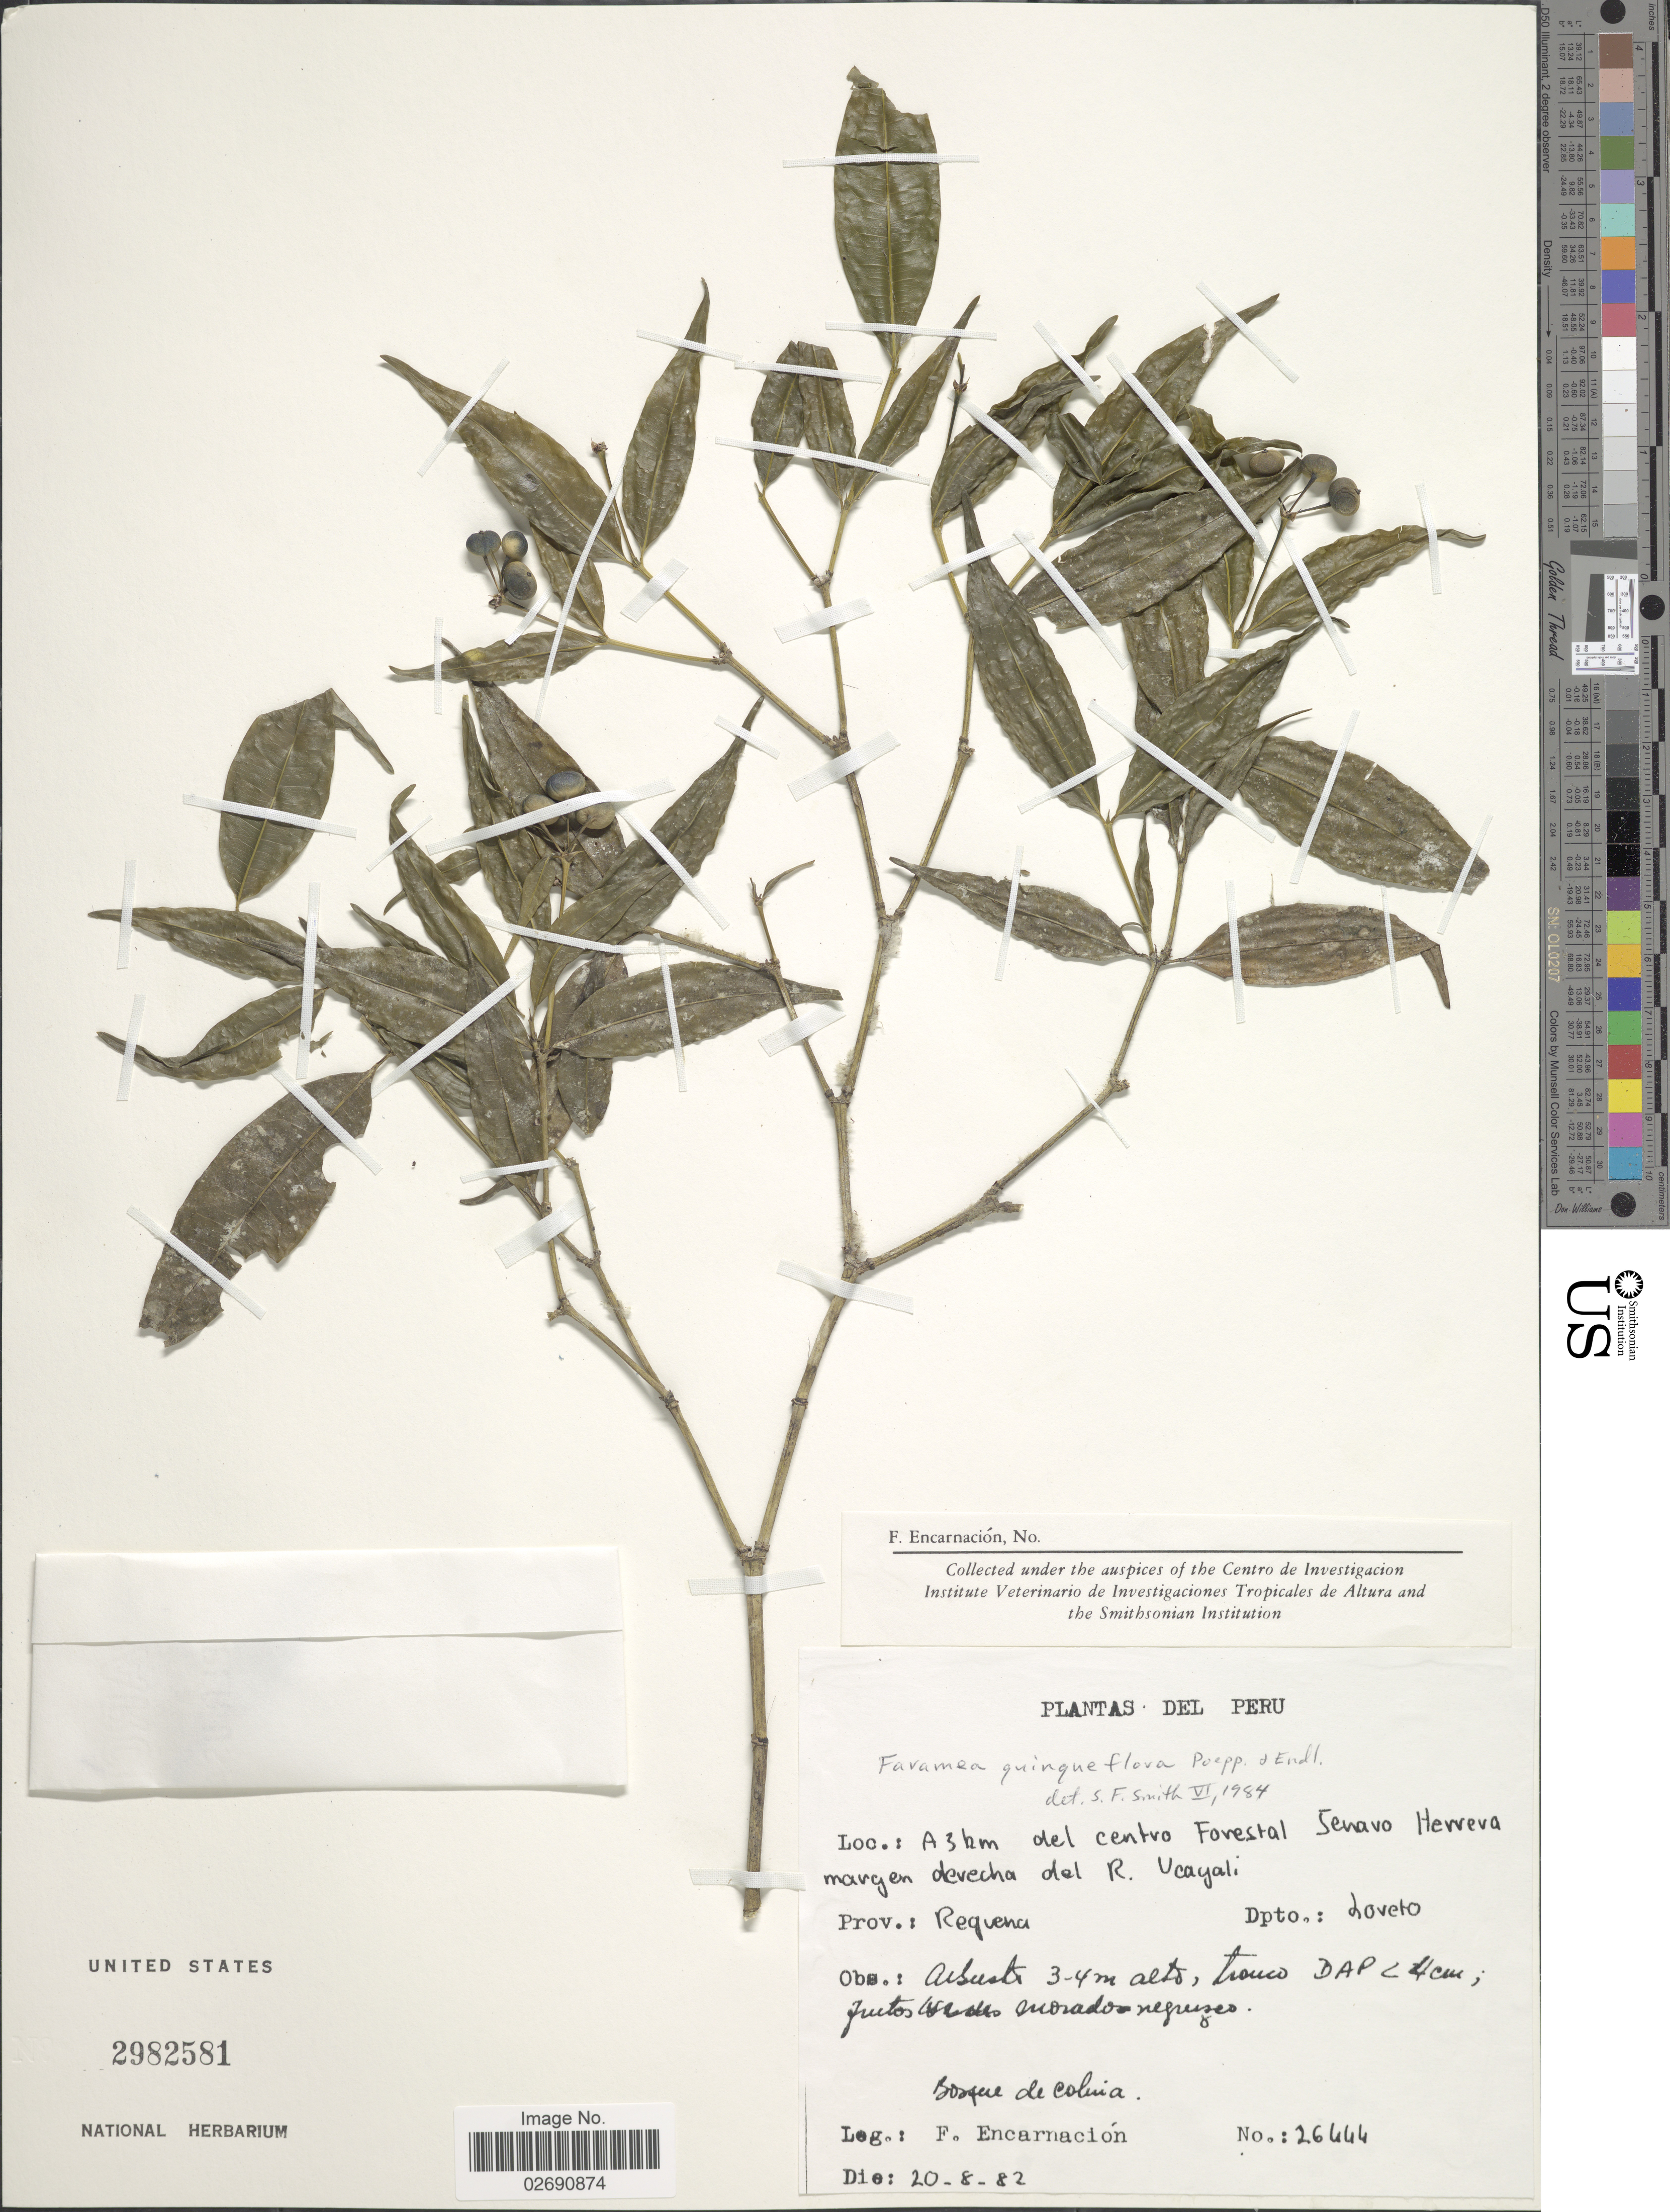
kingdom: Plantae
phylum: Tracheophyta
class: Magnoliopsida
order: Gentianales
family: Rubiaceae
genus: Faramea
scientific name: Faramea quinqueflora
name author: Poepp. & Endl.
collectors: F. Encarnación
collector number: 26444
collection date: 1982-08-20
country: Peru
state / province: Loreto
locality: A 3 km del centro Forestal Senavo Herera margen derecha del R. Ucayali. Requena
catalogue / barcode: US 2982581